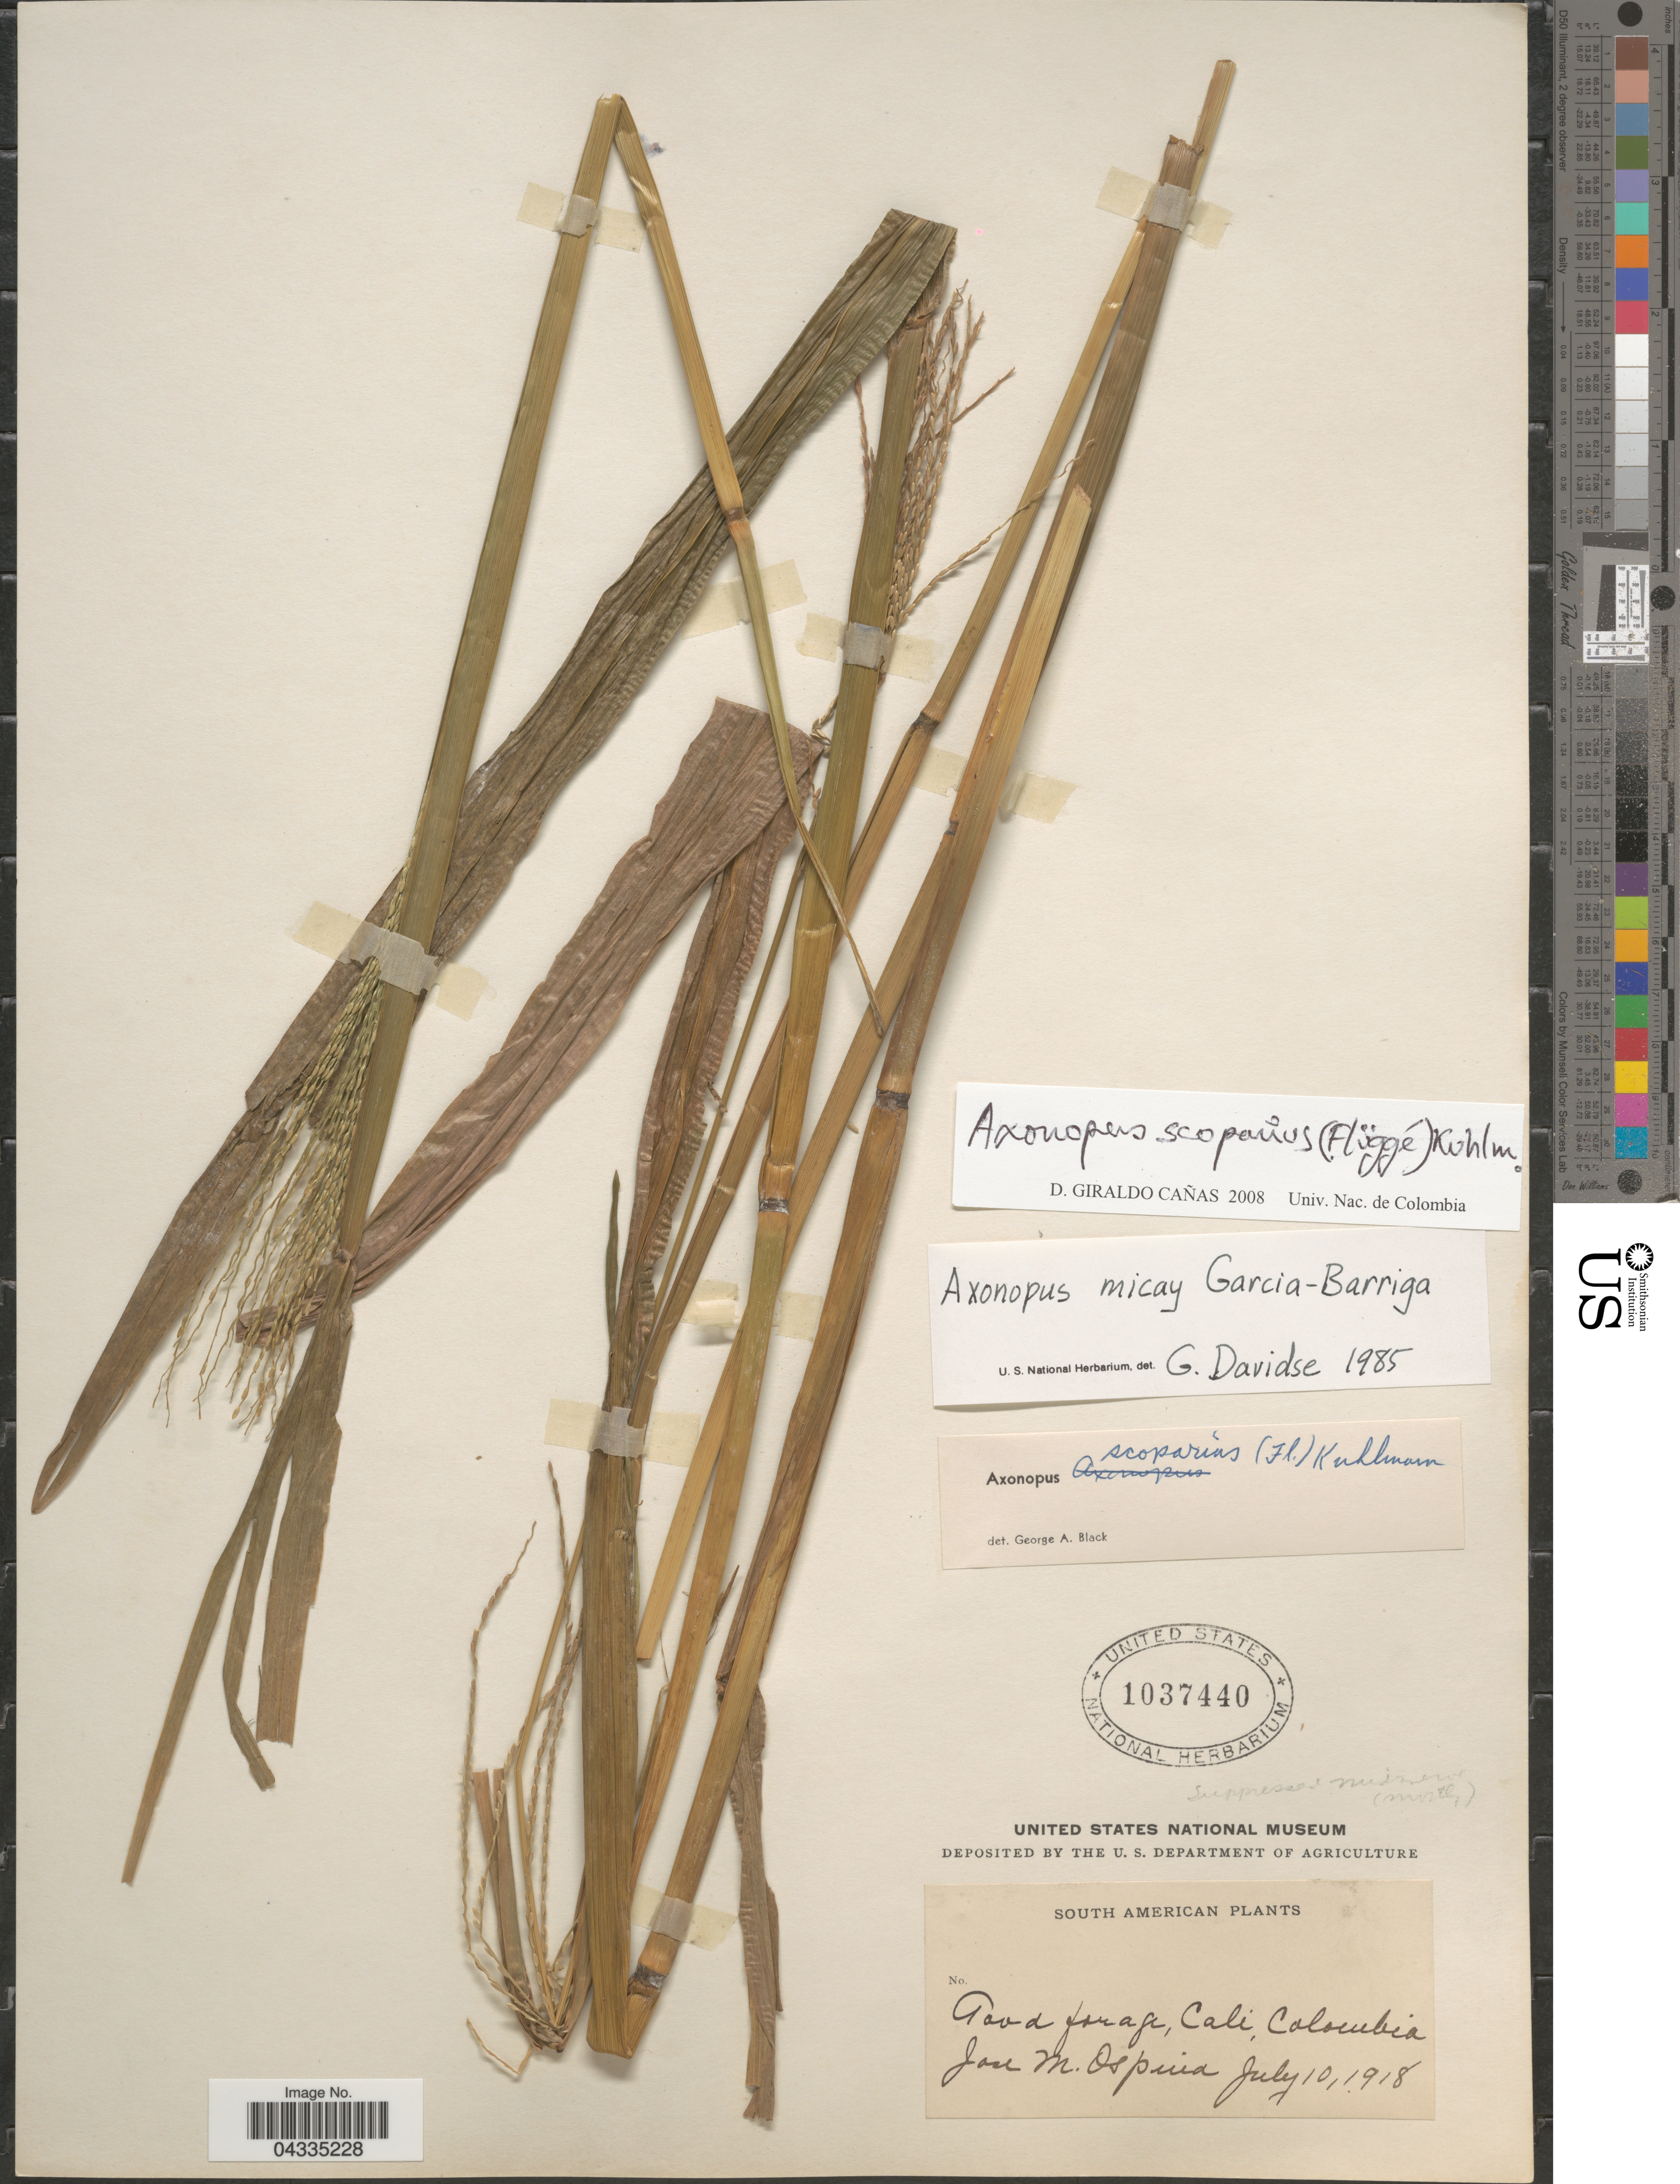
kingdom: Plantae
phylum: Tracheophyta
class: Liliopsida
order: Poales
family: Poaceae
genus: Axonopus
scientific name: Axonopus scoparius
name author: (Flüggé) Kuhlm.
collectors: J. Ospina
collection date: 1918-07-10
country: Colombia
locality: Govd forage, Cali.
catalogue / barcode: US 1037440